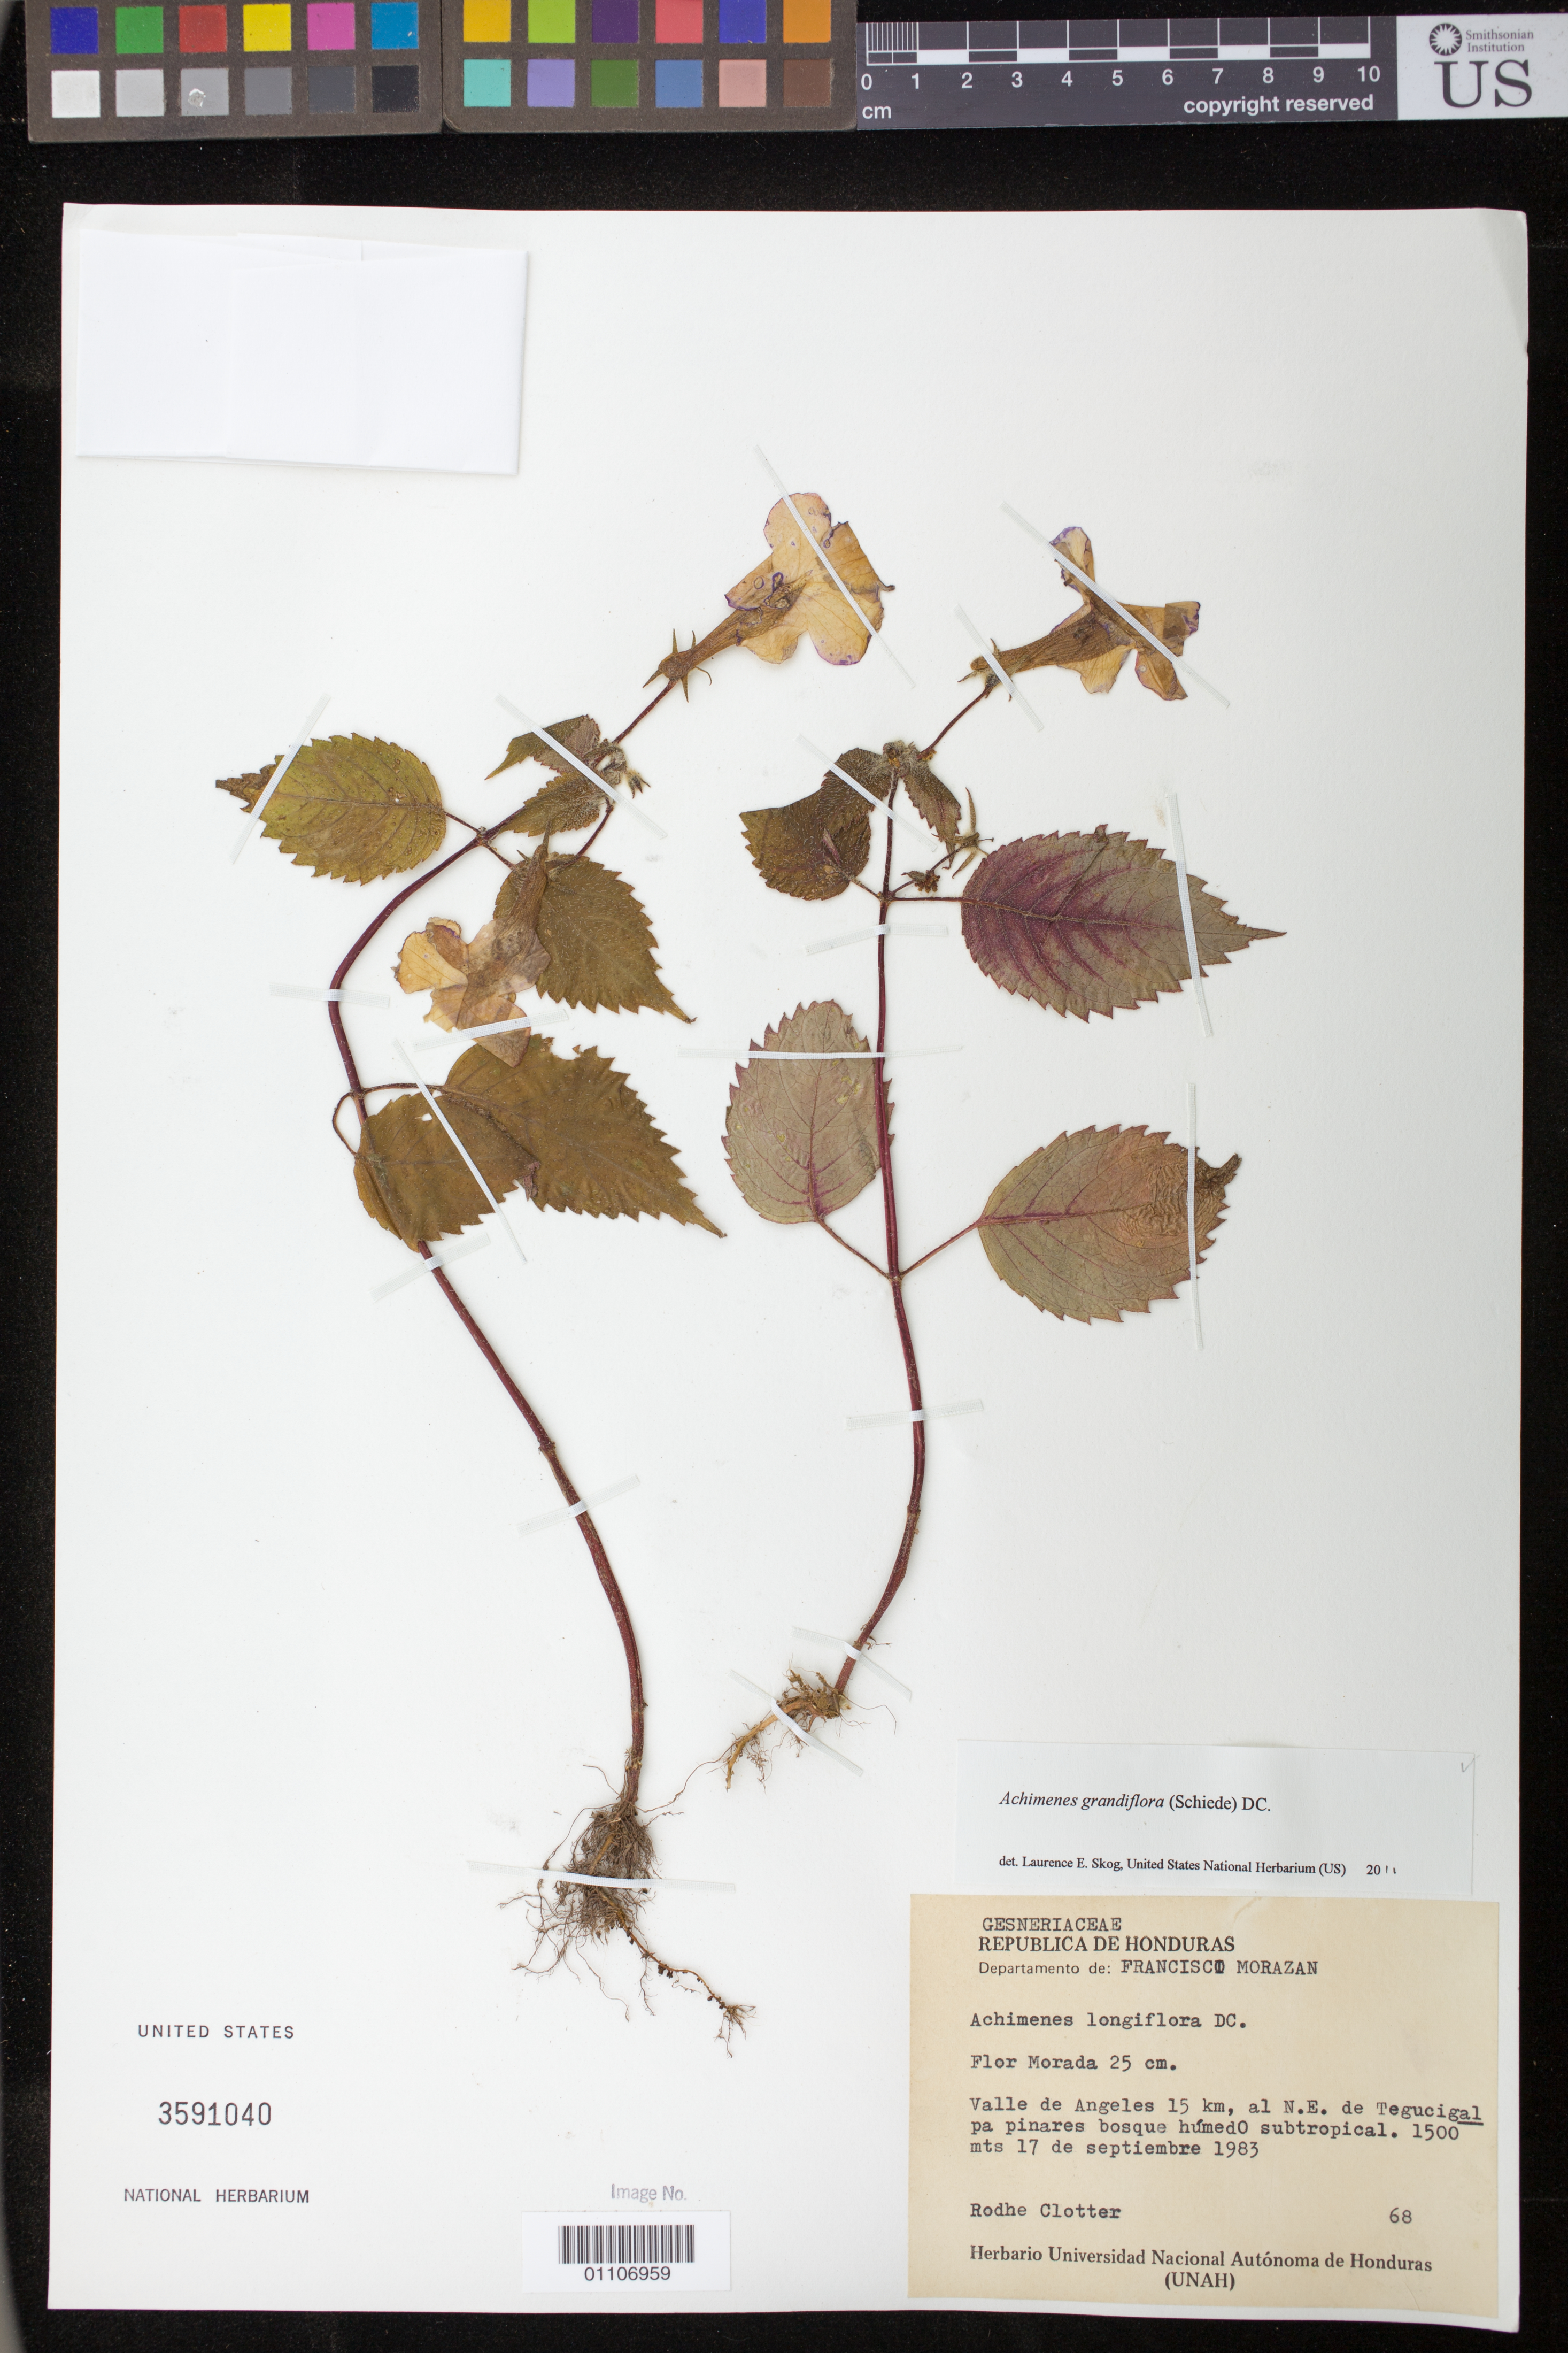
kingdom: Plantae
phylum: Tracheophyta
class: Magnoliopsida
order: Lamiales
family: Gesneriaceae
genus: Achimenes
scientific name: Achimenes grandiflora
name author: (Schiede) DC.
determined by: Skog, Laurence E.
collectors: R. Clotter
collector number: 68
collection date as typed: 17 Sep 1983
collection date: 1983-09-17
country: Honduras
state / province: Fco. Morazán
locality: Valle de Angeles 15 km, al N.E. de Tegucigalpa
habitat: Pinares bosque humedo subtropical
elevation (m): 1500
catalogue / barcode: US 3591040